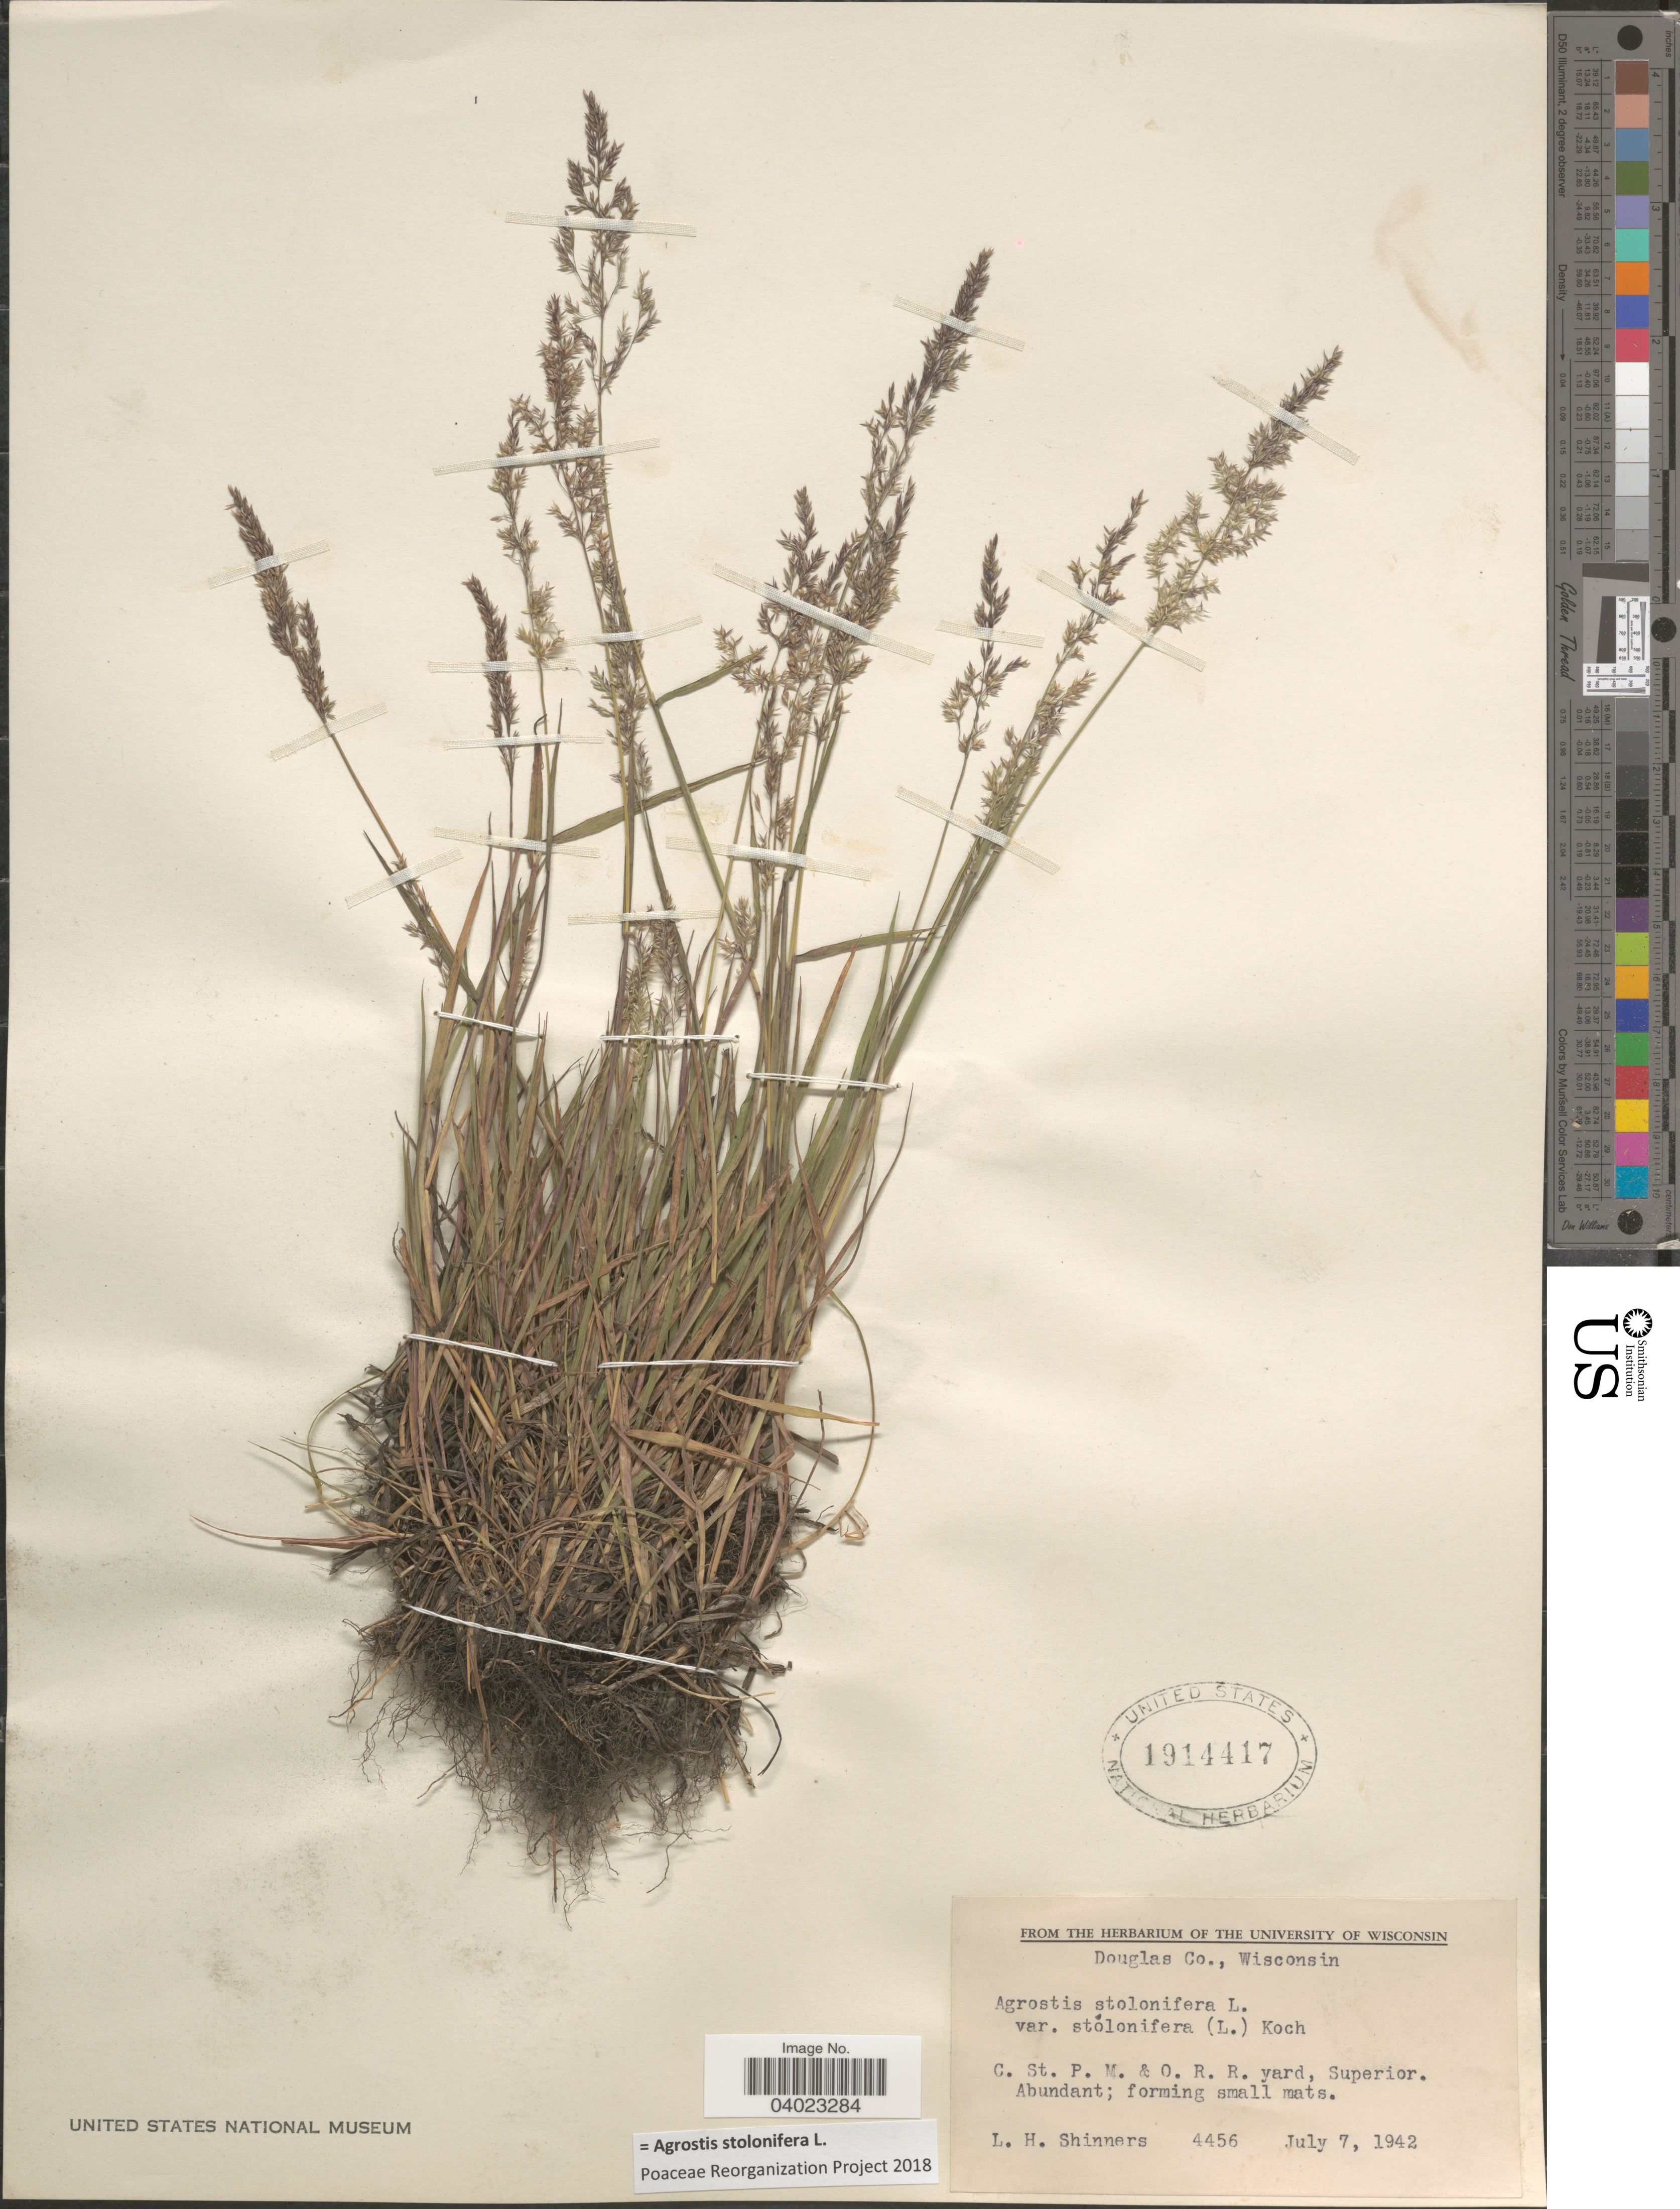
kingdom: Plantae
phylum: Tracheophyta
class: Liliopsida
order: Poales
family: Poaceae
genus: Agrostis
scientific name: Agrostis stolonifera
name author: L.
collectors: L. H. Shinners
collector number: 4456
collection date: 1942-07-07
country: United States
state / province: Wisconsin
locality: Douglas Co. C. St. P. M. & O. R. R. yard, Superior.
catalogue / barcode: US 1914417